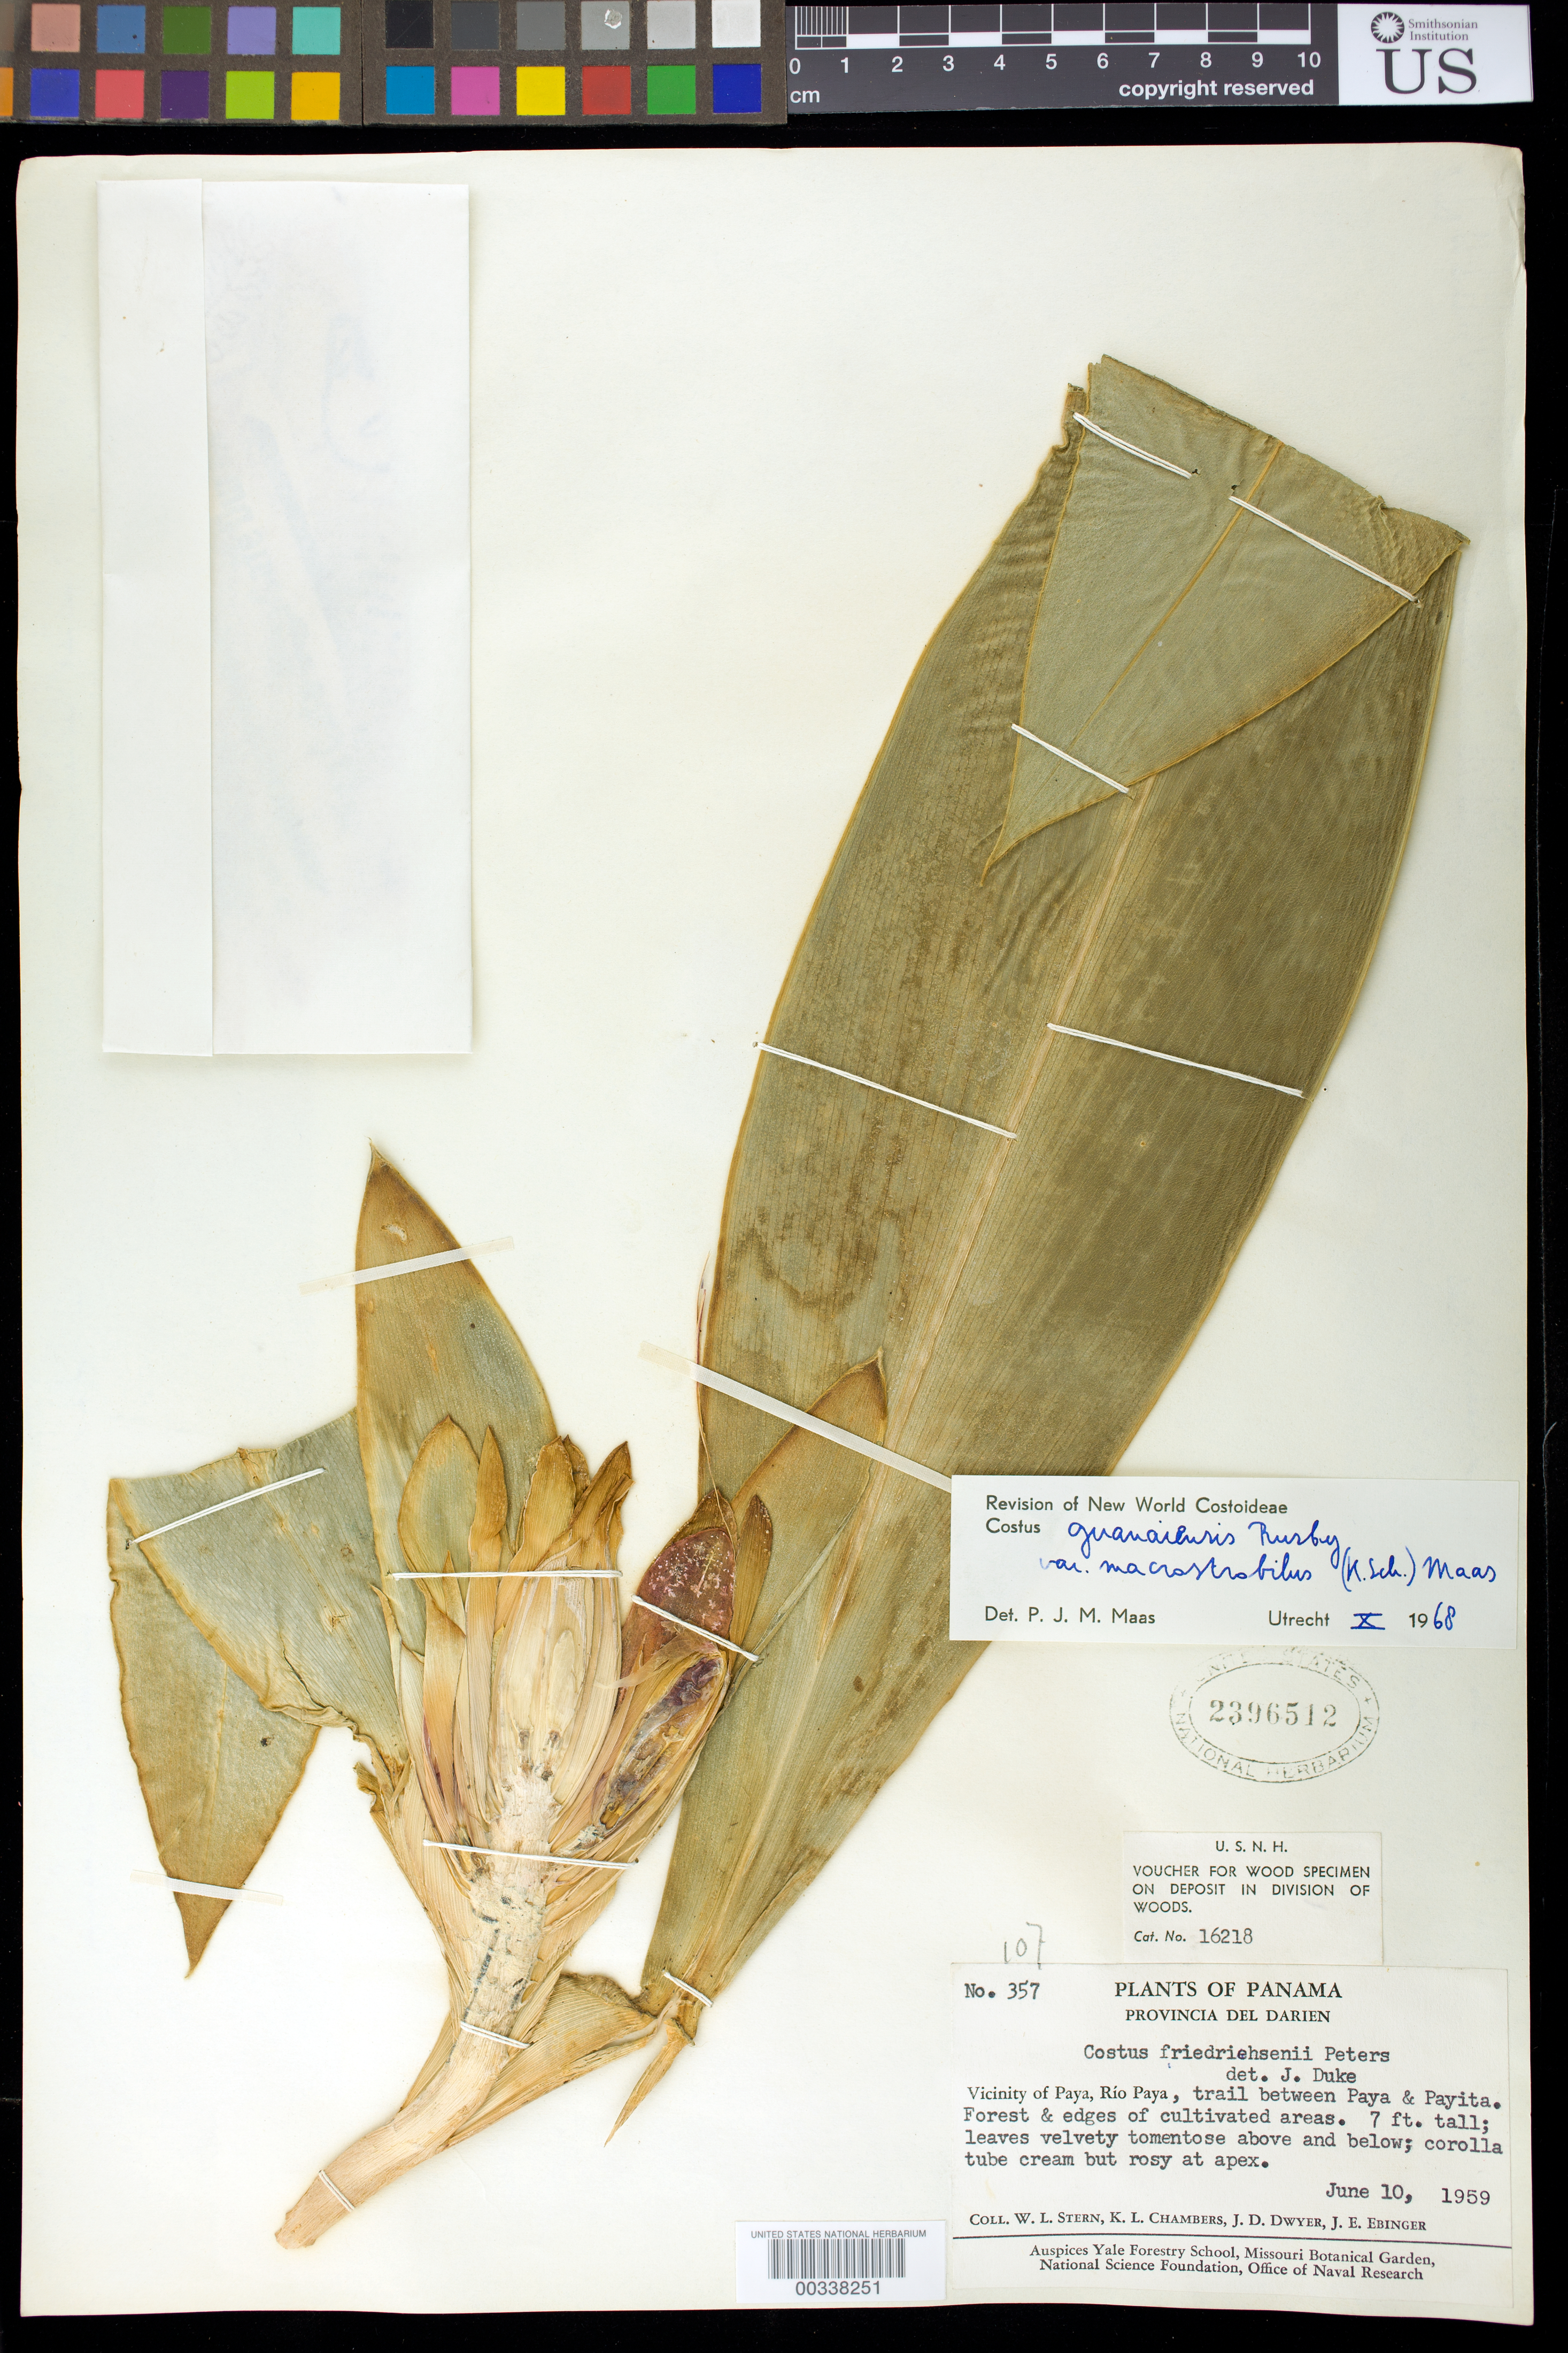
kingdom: Plantae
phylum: Tracheophyta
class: Liliopsida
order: Zingiberales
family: Costaceae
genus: Costus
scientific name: Costus guanaiensis var. macrostrobilis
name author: (K. Schum.) Maas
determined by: Maas, Paul J. M.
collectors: W. L. Stern, K. L. Chambers, J. D. Dwyer & J. Ebinger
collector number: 357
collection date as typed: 10 Jun 1959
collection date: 1959-06-10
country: Panama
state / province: Darién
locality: Vicinity of Paya, Rio Paya, trail between Paya and Payita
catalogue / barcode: US 2396512